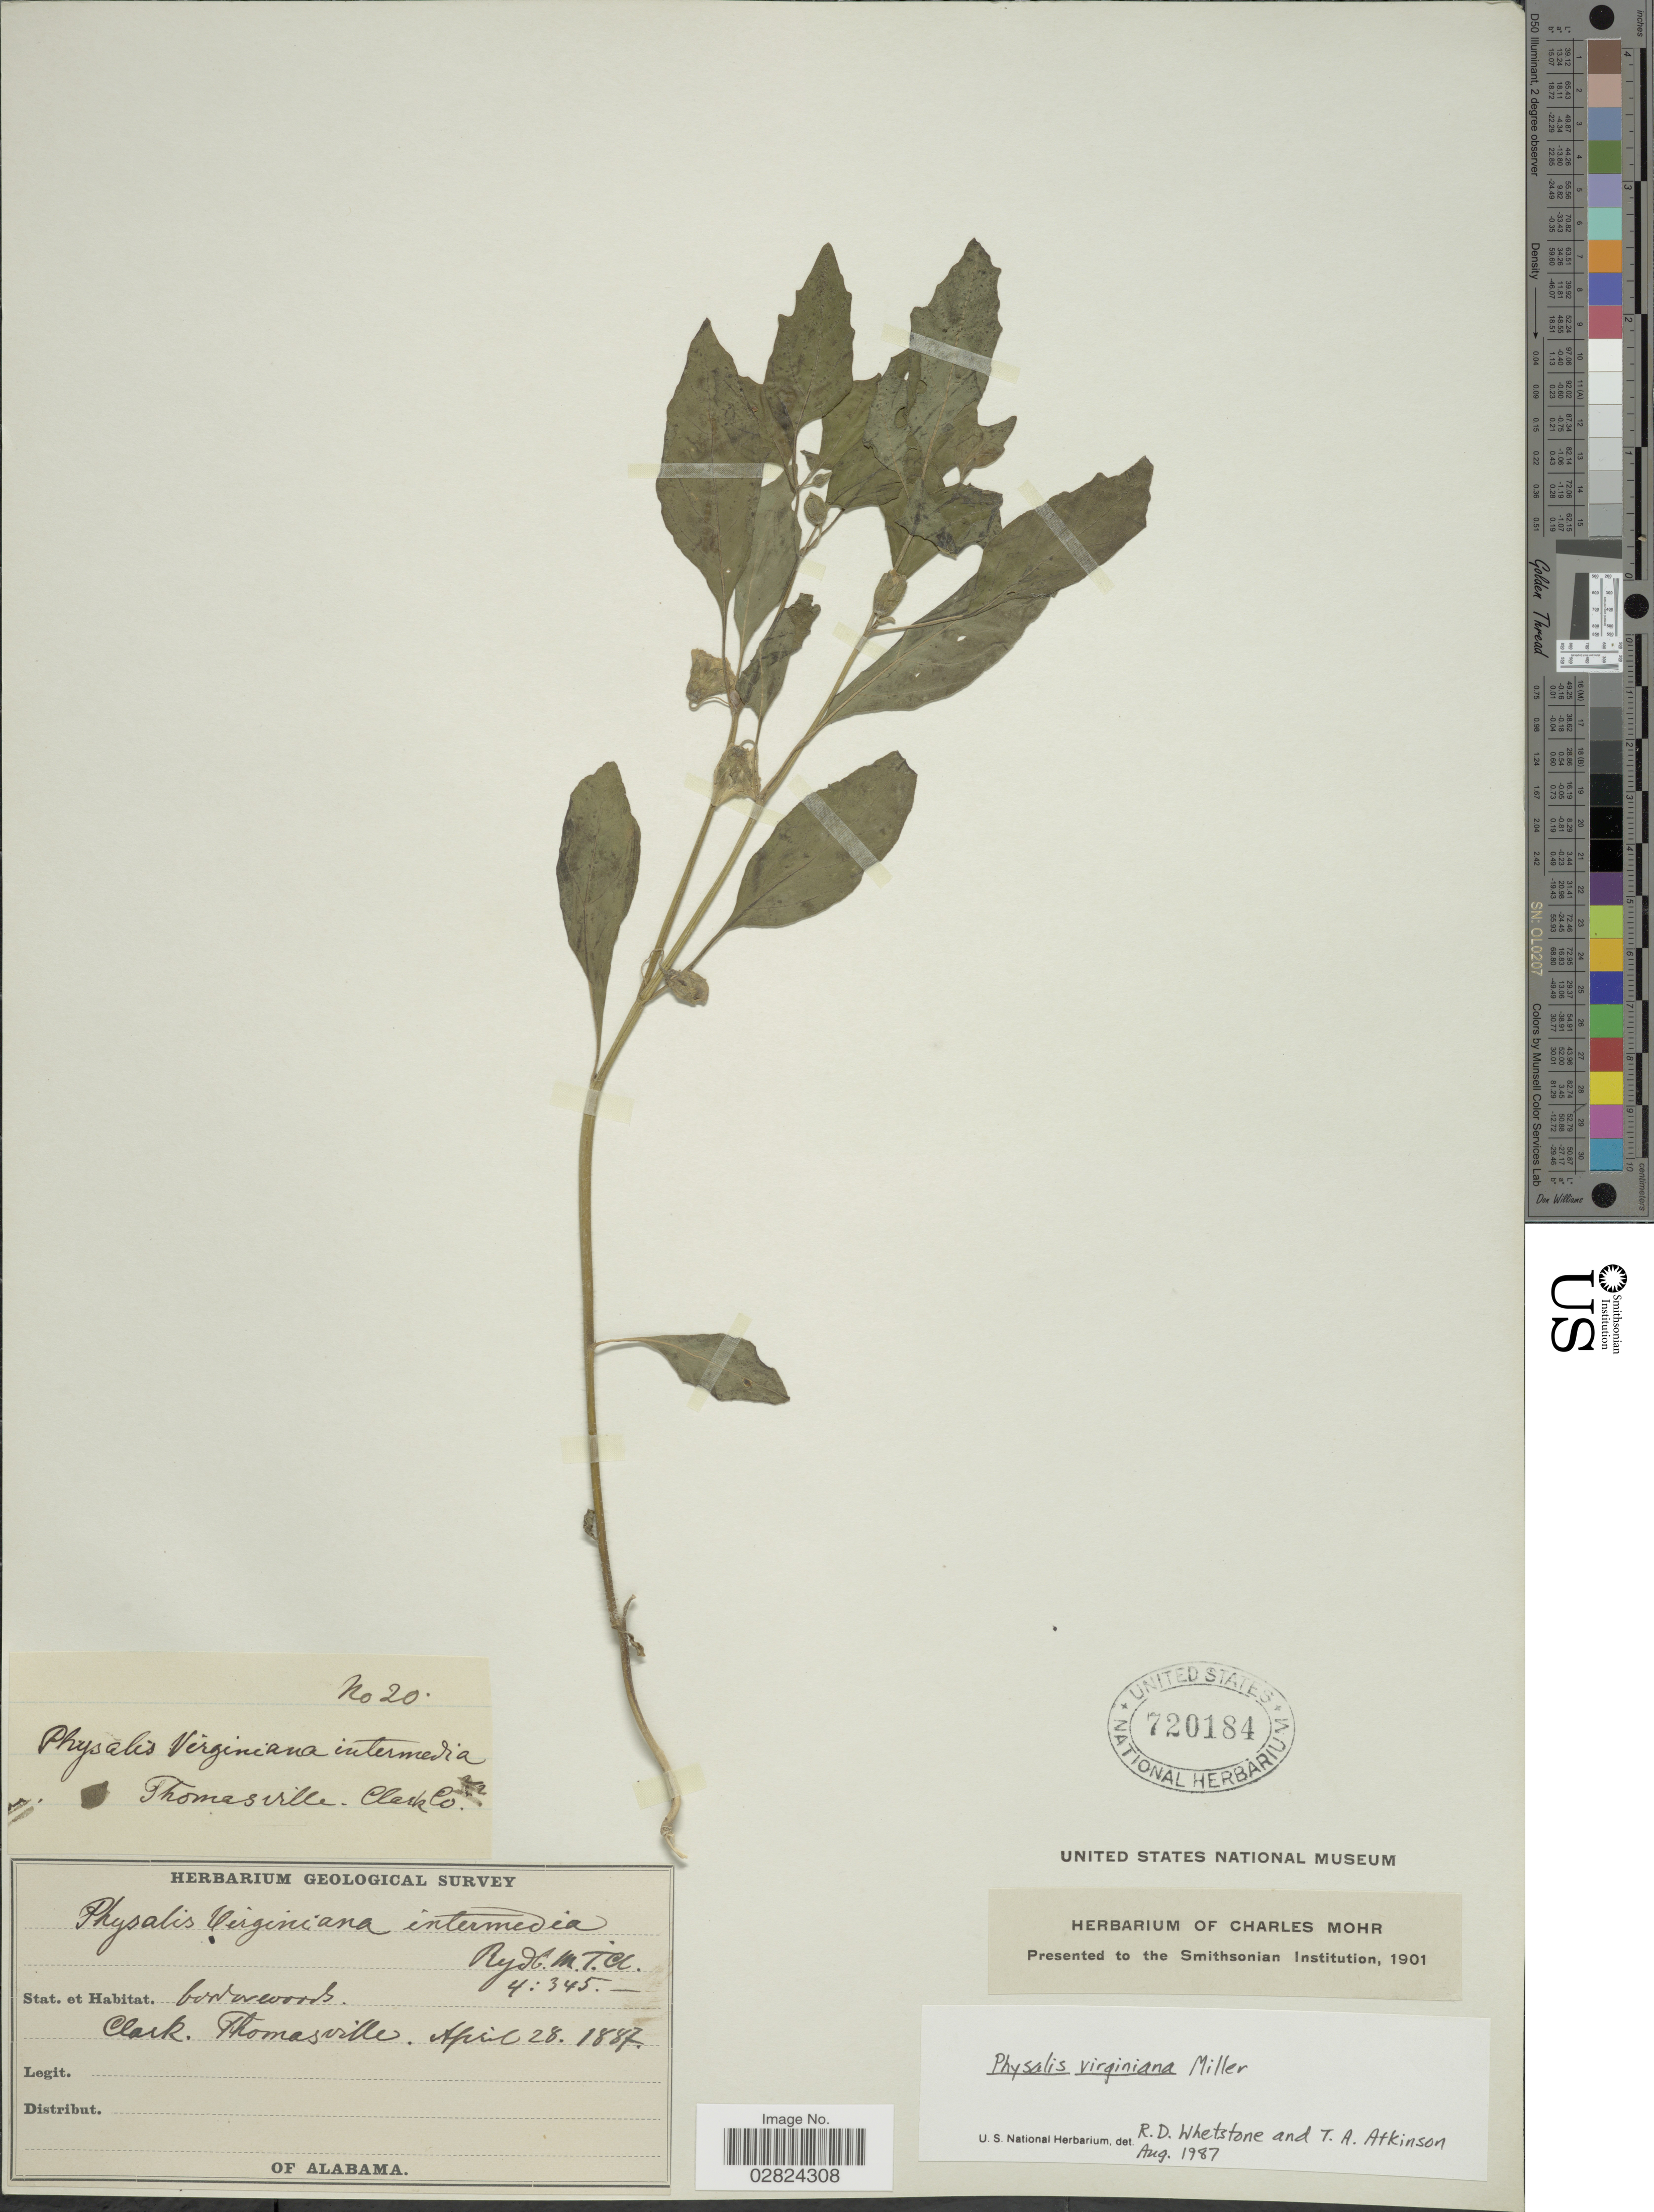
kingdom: Plantae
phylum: Tracheophyta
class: Magnoliopsida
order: Solanales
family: Solanaceae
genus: Physalis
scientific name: Physalis virginiana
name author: Mill.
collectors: ex herb. Geological Survey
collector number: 20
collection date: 1887-04-28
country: United States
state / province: Alabama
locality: Thomasville, Clark Co.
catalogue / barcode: US 720184